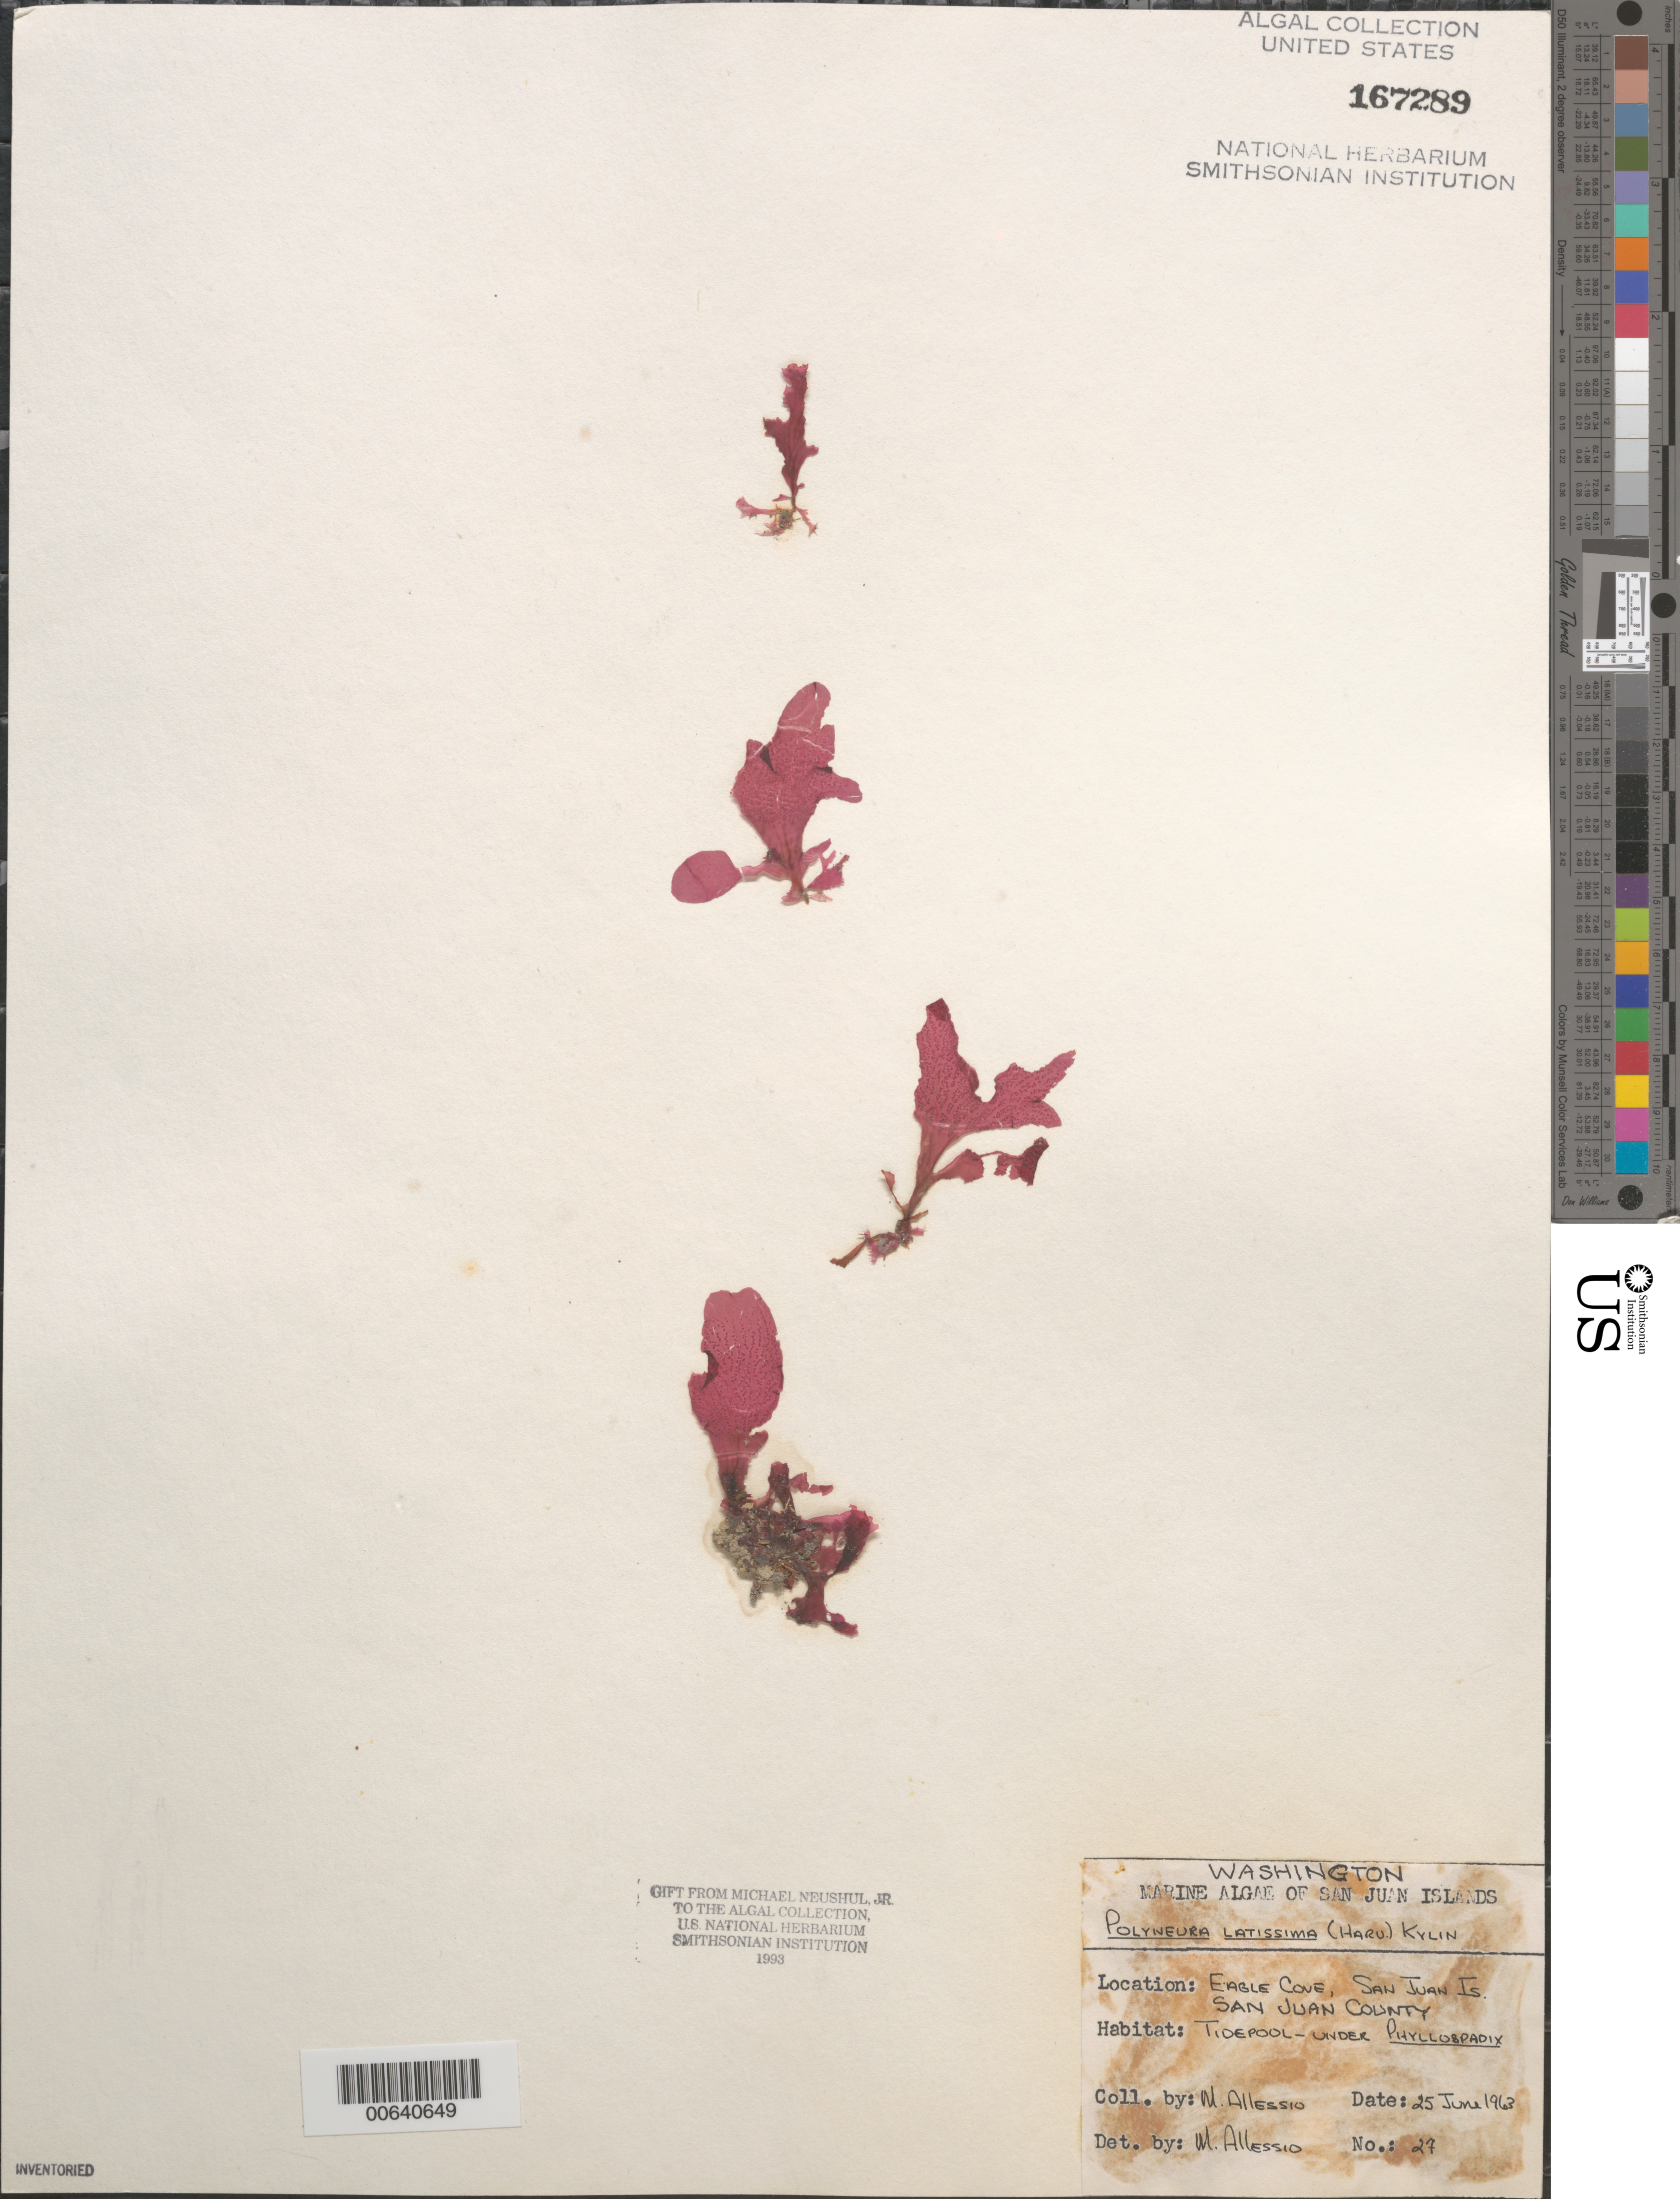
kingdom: Plantae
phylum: Rhodophyta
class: Florideophyceae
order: Ceramiales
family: Delesseriaceae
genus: Polyneura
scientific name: Polyneura latissima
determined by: Allessio, M.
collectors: M. Allessio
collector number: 27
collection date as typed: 25 Jun 1963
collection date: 1963-06-25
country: United States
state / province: Washington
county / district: San Juan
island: San Juan Island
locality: Eagle Cove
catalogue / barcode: US 167289